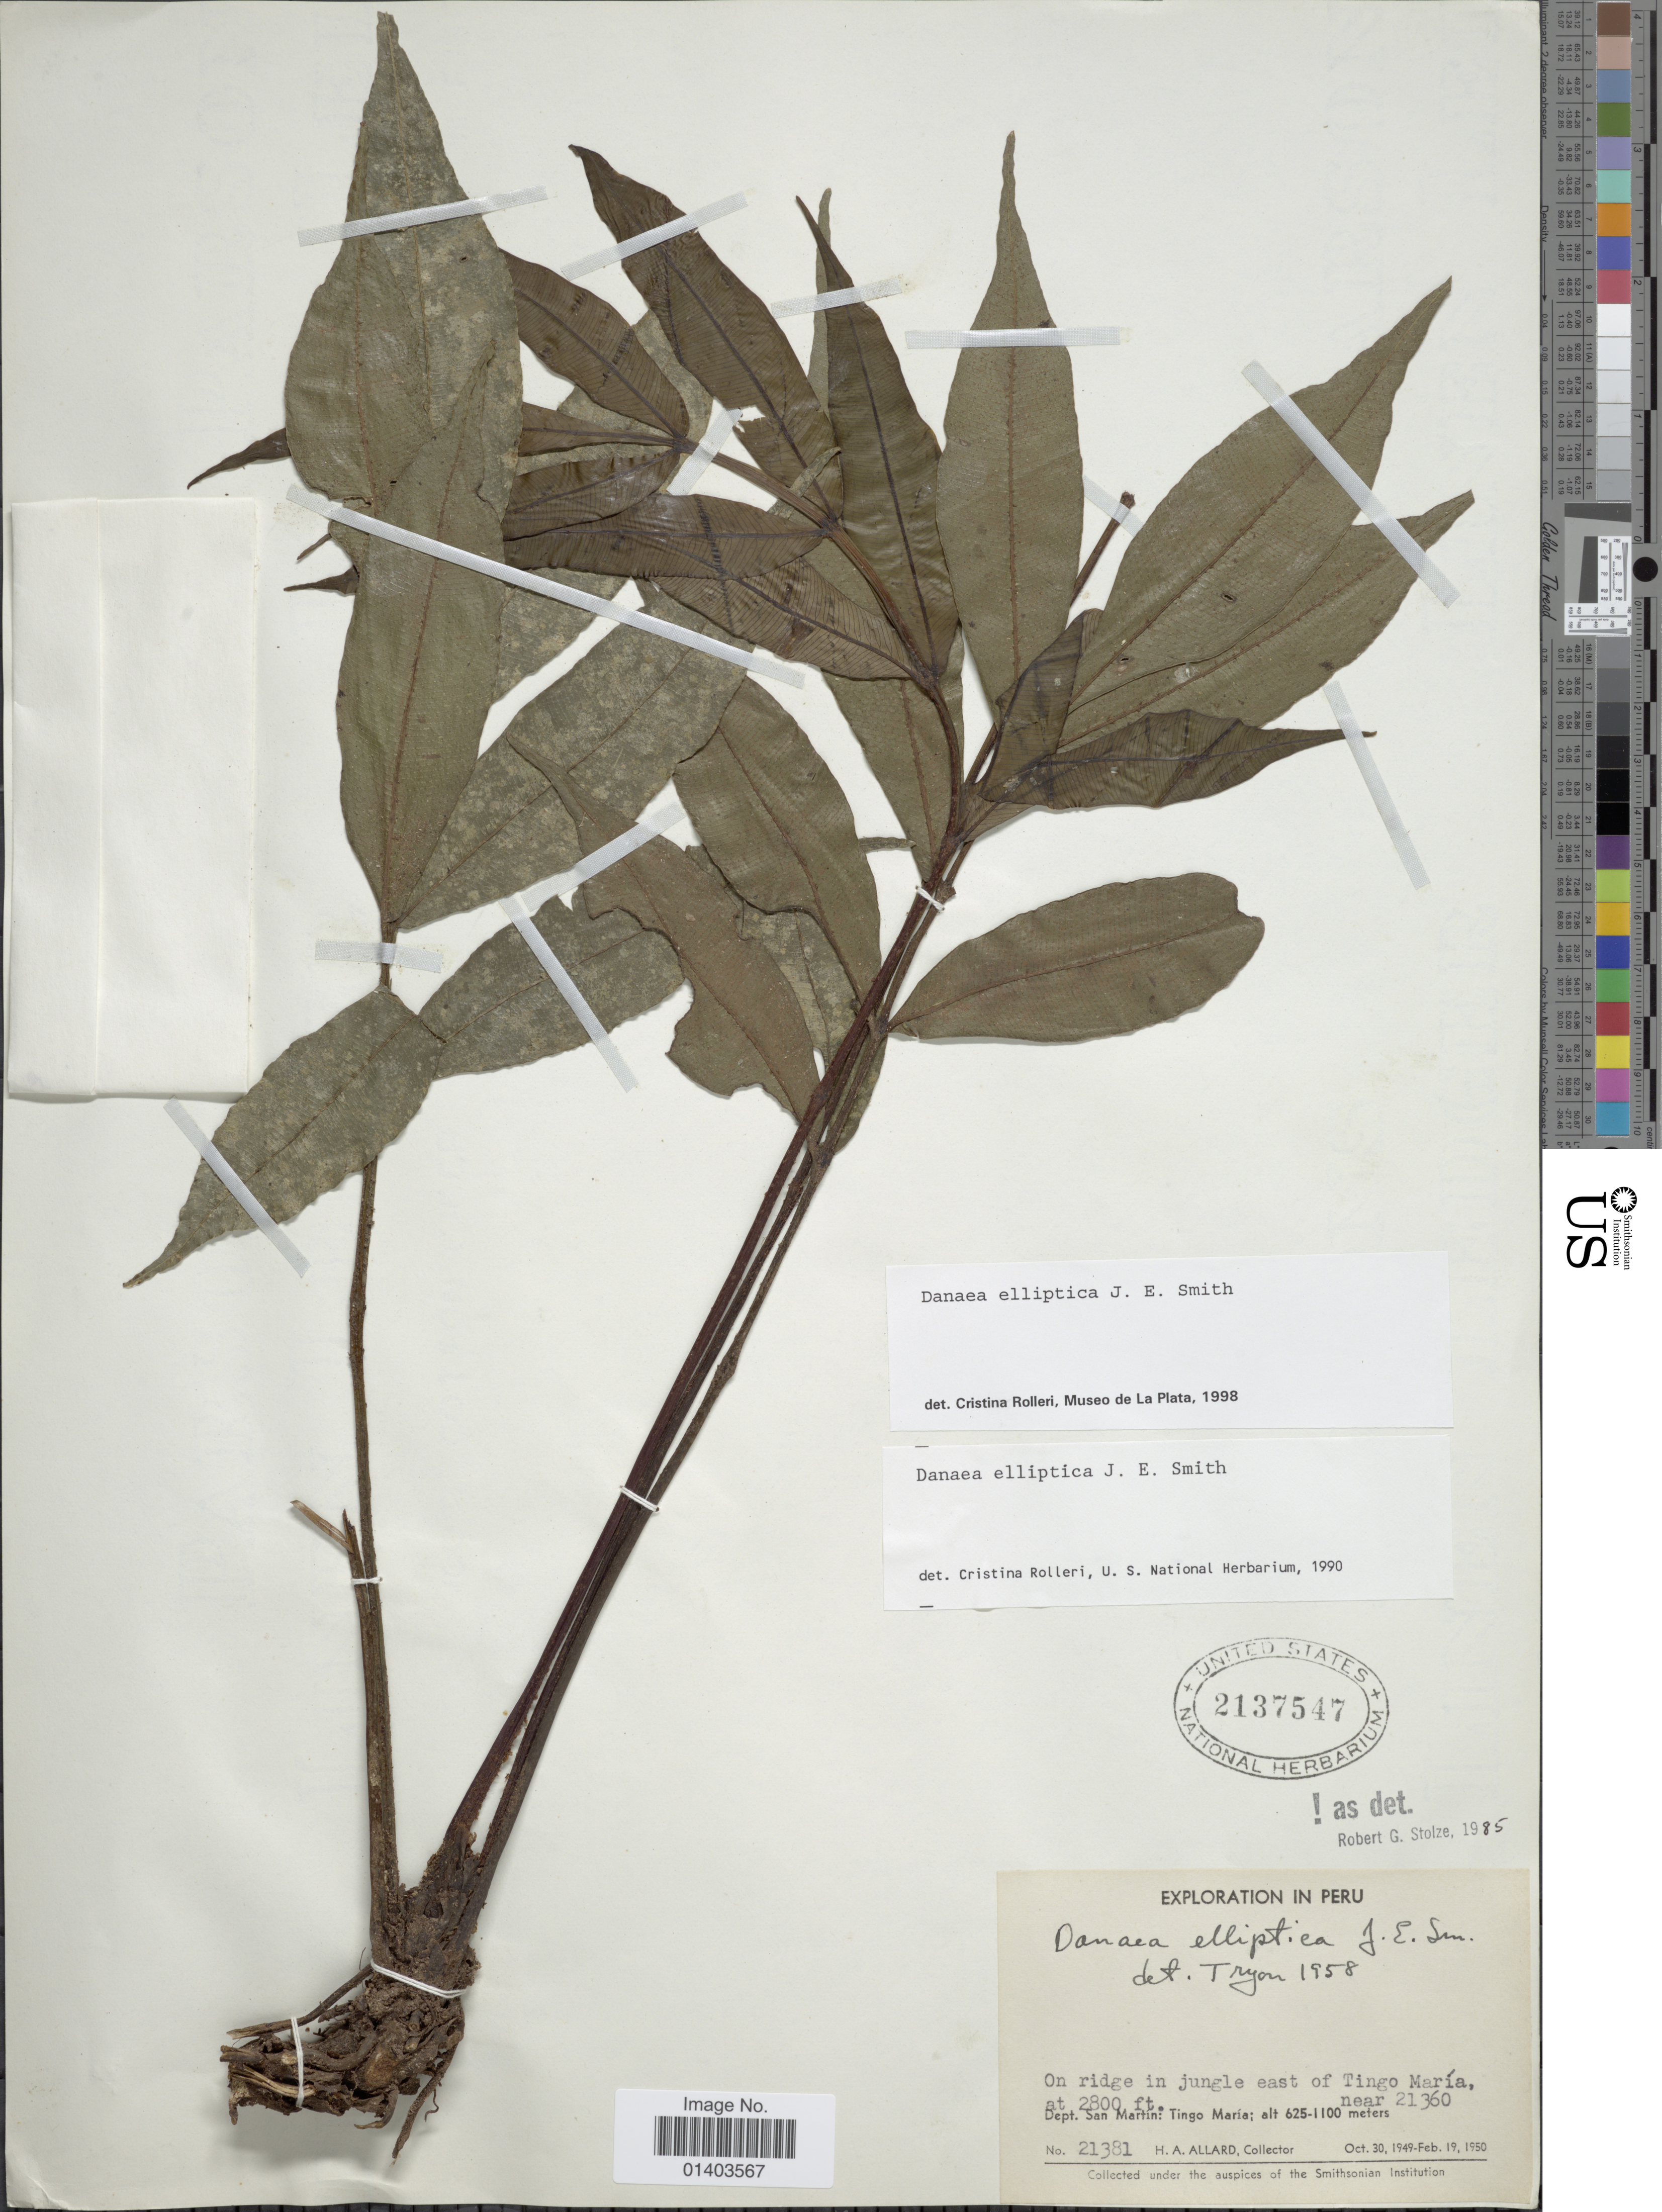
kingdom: Plantae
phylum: Tracheophyta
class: Polypodiopsida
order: Marattiales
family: Marattiaceae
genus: Danaea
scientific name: Danaea elliptica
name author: Sm.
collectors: H. A. Allard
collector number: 21381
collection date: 1914-10-30/1950-02-19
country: Peru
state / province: San Martín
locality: On ridge in jungle east of Tingo María, near 21360, Dept. San Martin: Tingo María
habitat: on ridge in jungle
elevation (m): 625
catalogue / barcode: US 2137547